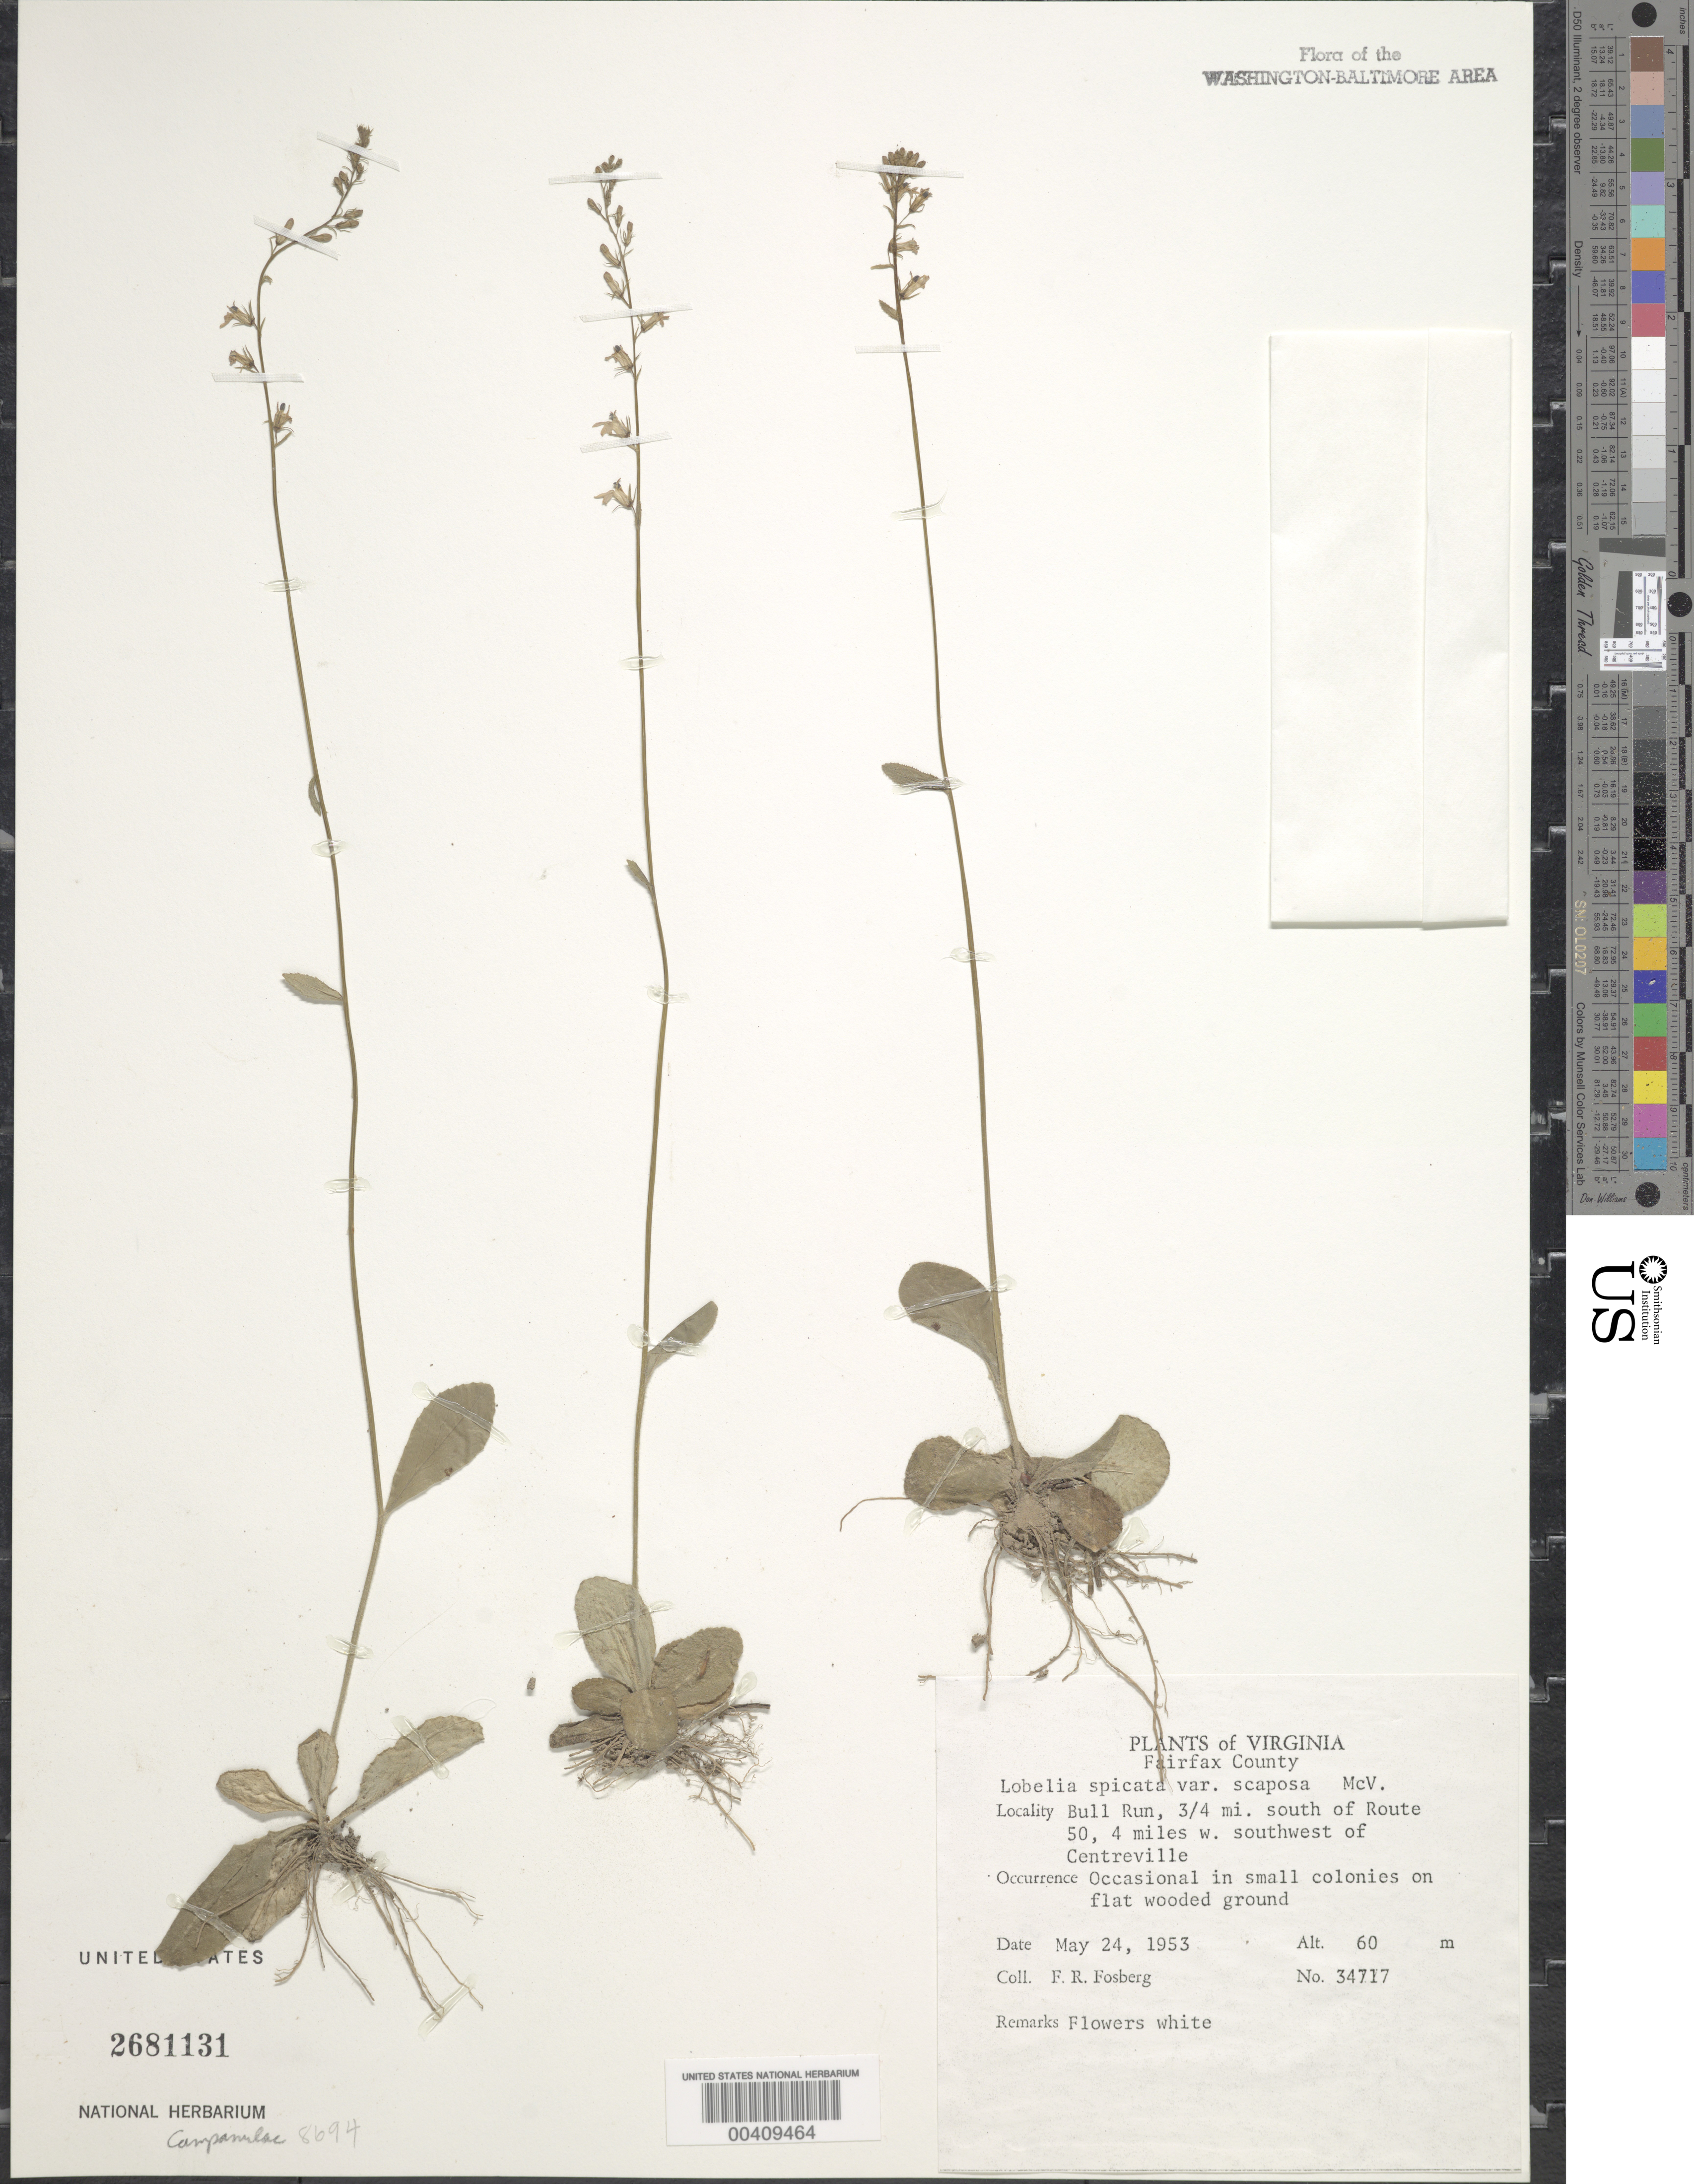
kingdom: Plantae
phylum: Tracheophyta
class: Magnoliopsida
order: Asterales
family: Campanulaceae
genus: Lobelia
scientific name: Lobelia spicata var. scaposa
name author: McVaugh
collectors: F. R. Fosberg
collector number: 34717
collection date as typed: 24 May 1953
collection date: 1953-05-24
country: United States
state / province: Virginia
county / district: Fairfax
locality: Bull Run, 3/4 mi. south of Rte 50, 4 mi. southwest of Centreville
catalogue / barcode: US 2681131